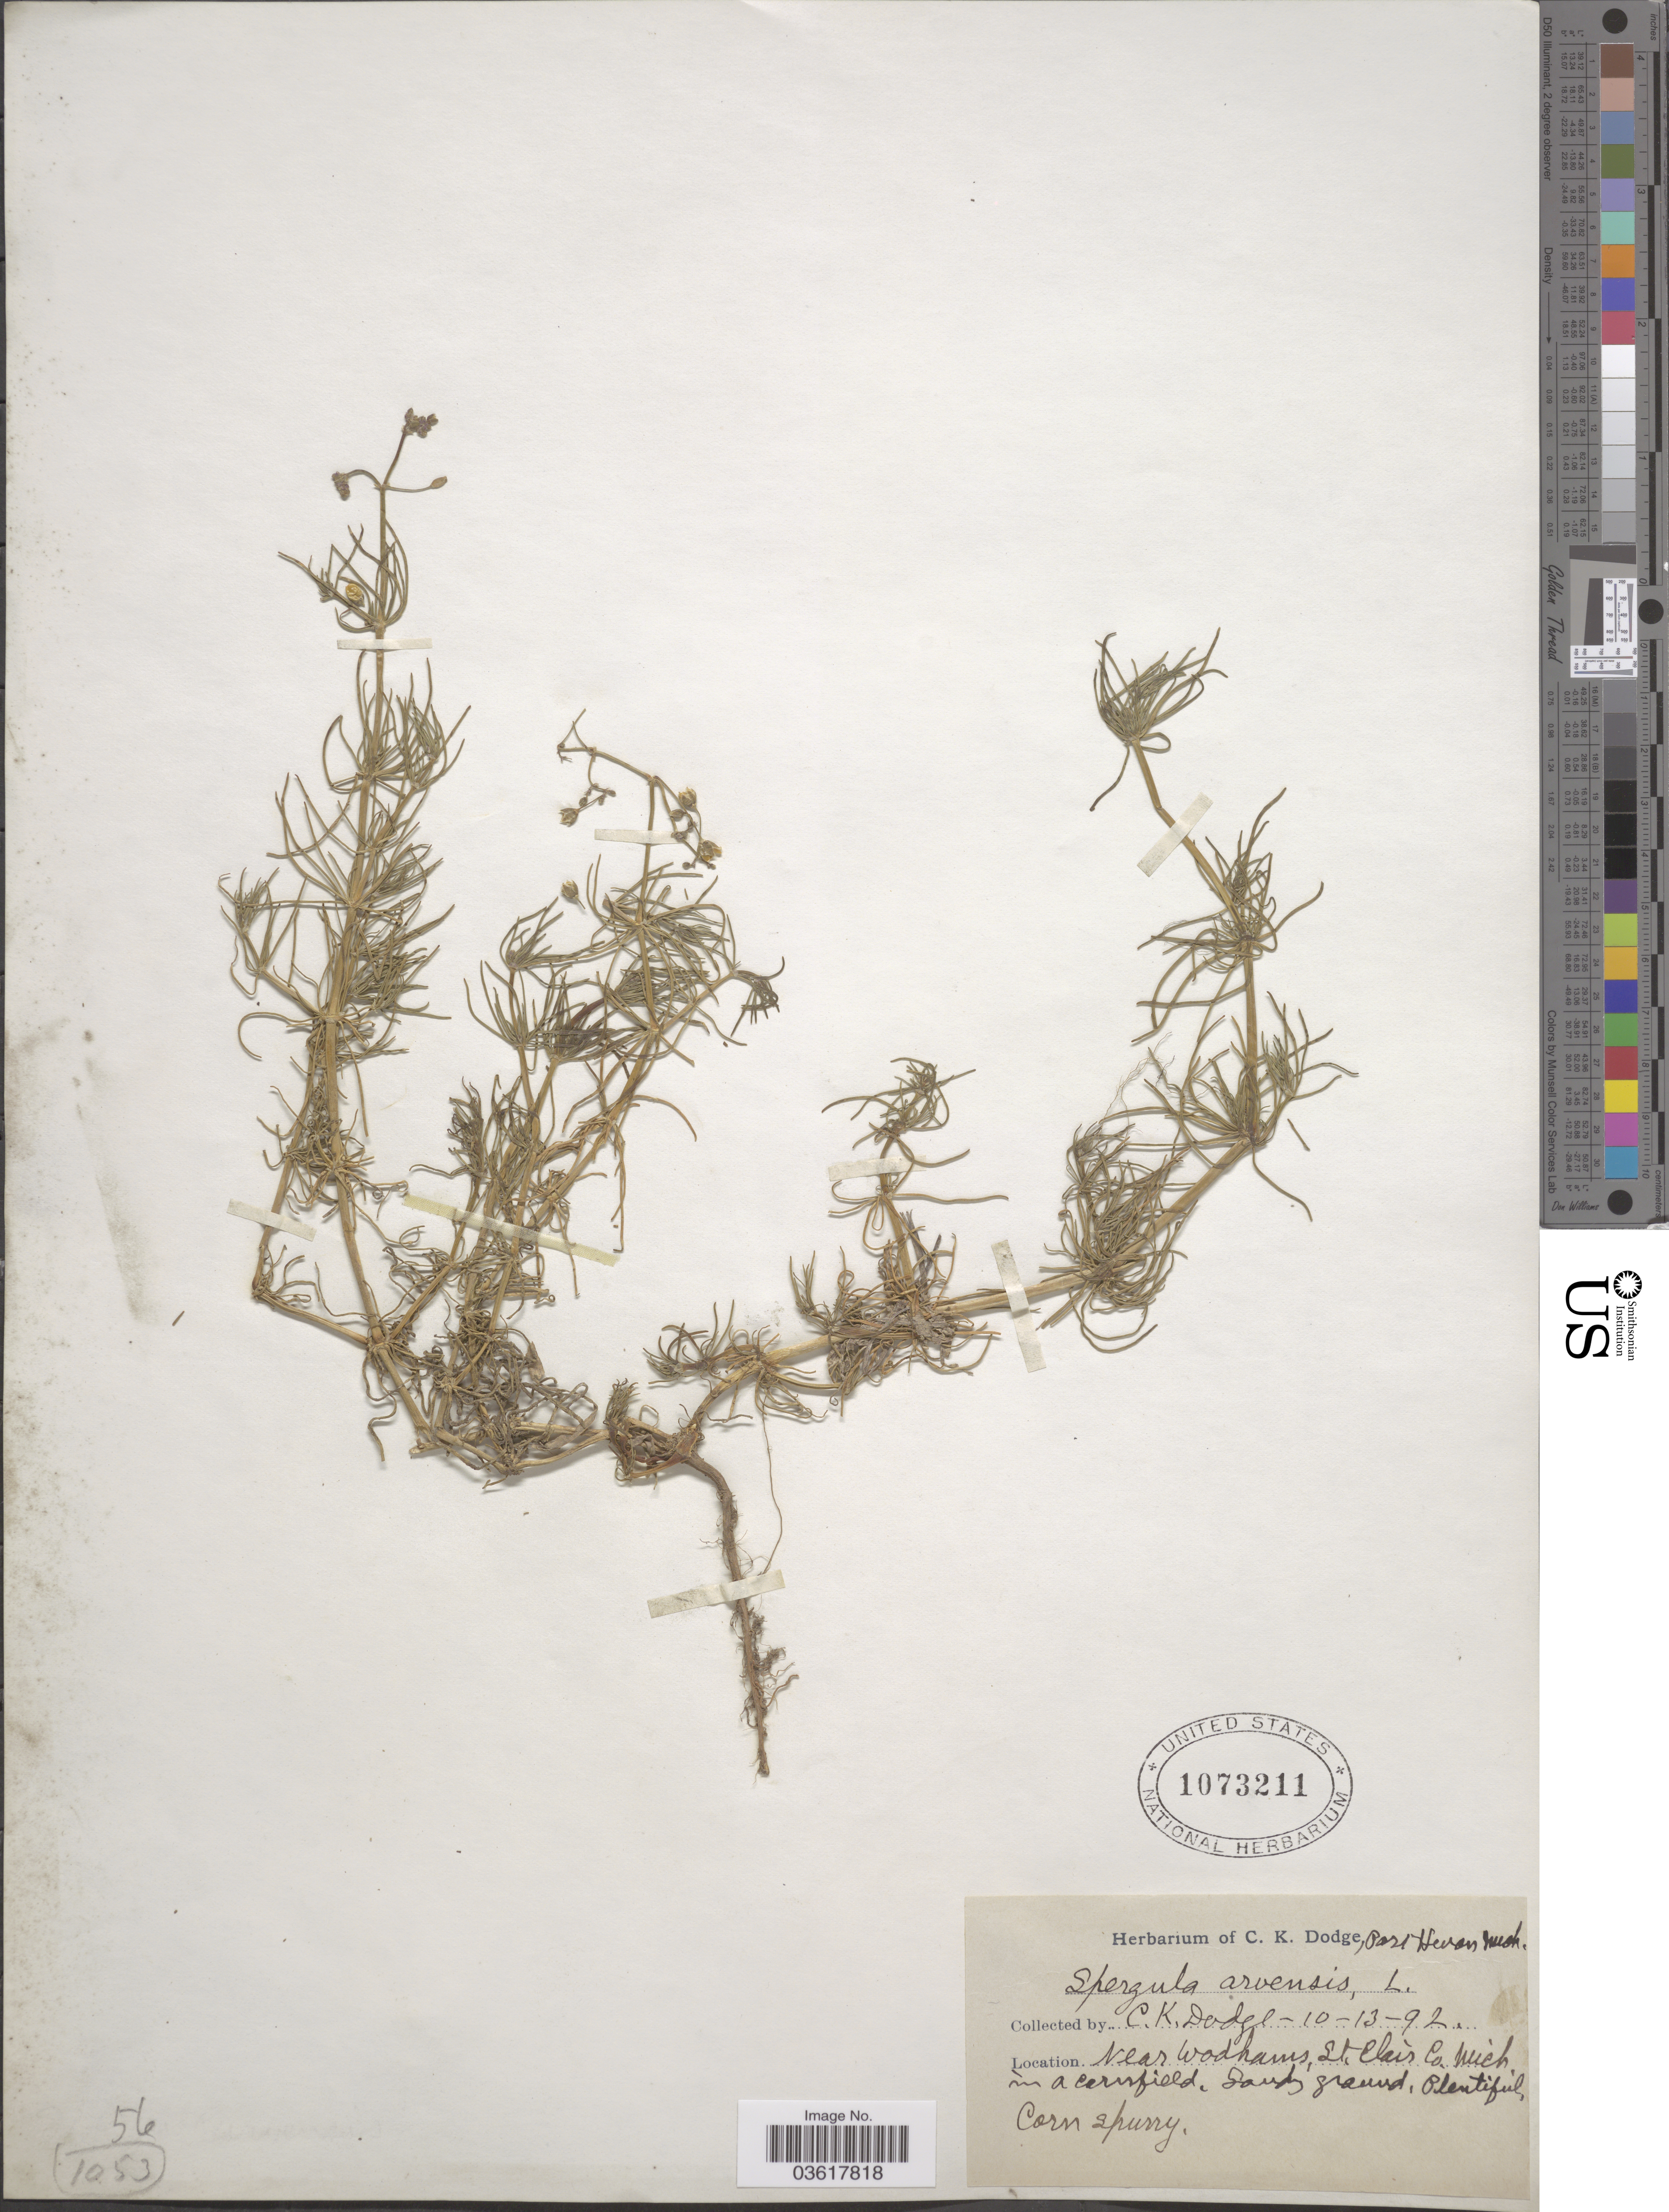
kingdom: Plantae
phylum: Tracheophyta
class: Magnoliopsida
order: Caryophyllales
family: Caryophyllaceae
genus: Spergula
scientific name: Spergula arvensis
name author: L.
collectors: C. Dodge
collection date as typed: Transcribed d/m/y: 13/10/92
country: United States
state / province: Michigan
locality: Near Wodhams, St. Clair Co.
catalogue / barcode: US 1073211